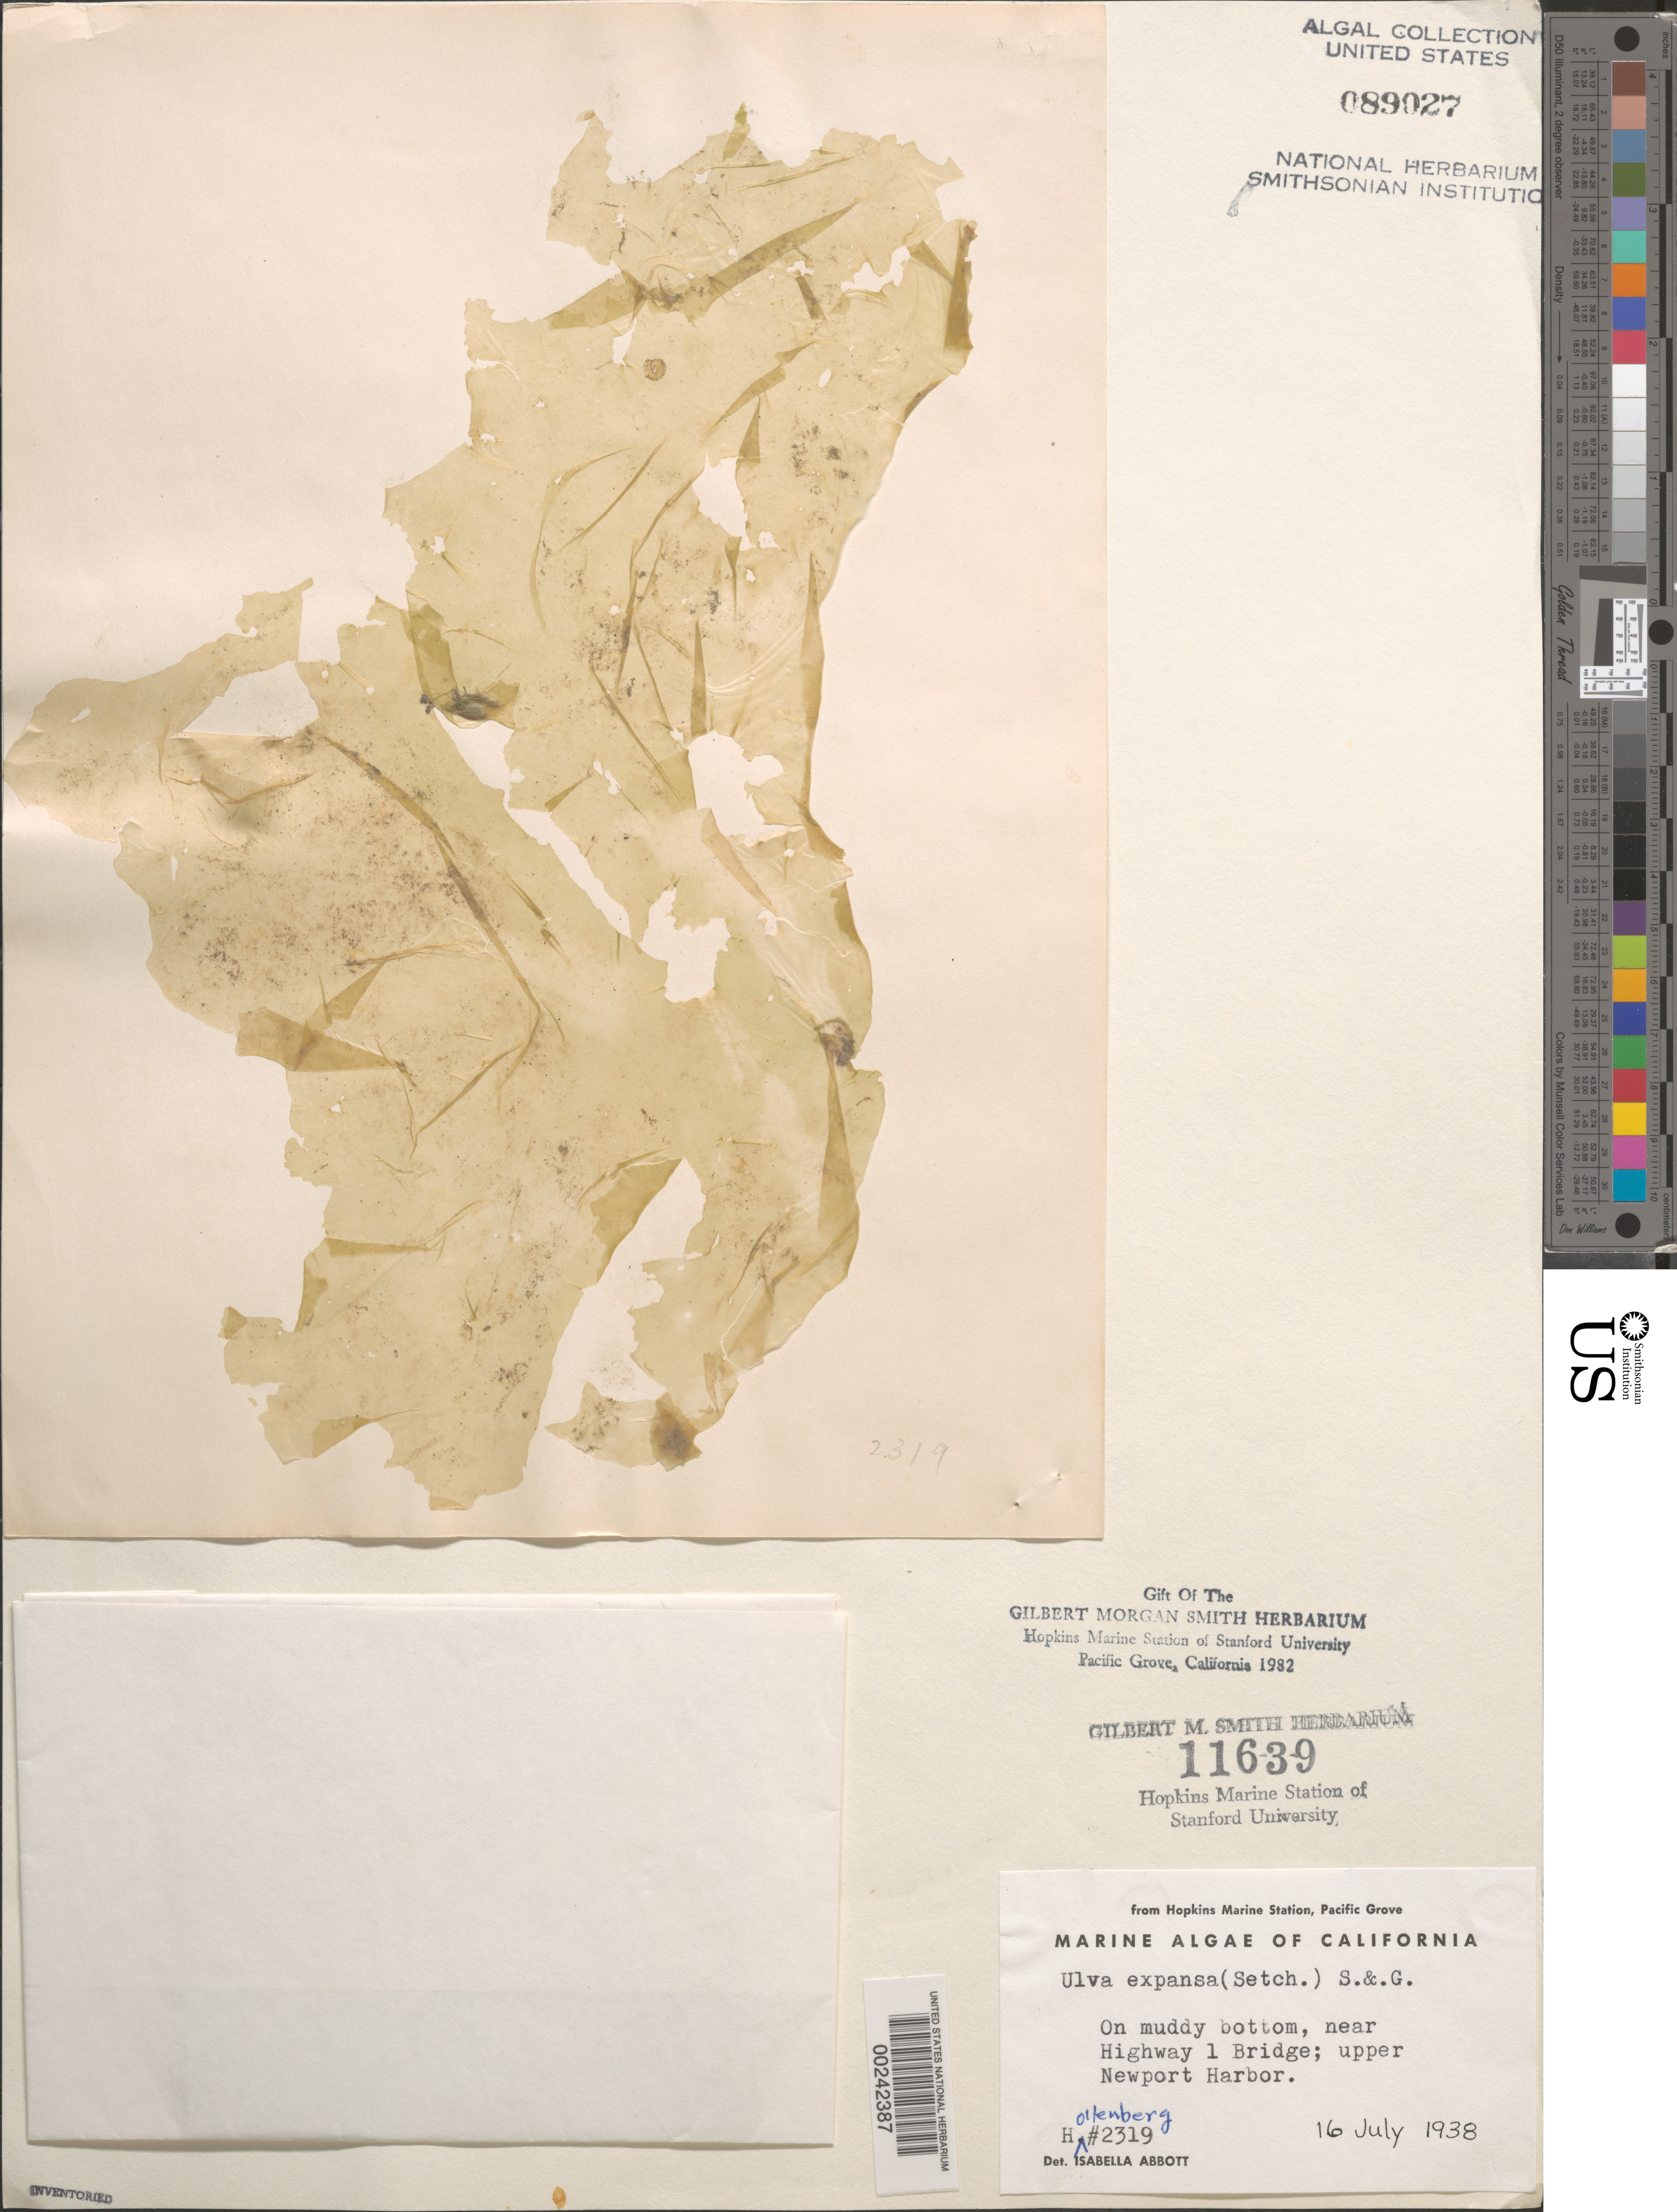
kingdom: Plantae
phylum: Chlorophyta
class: Ulvophyceae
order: Ulvales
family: Ulvaceae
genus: Ulva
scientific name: Ulva expansa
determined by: Abbott, Isabella A.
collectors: G. Hollenberg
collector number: GJH 2319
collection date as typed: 16 Jul 1938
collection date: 1938-07-16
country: United States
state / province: California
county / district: Orange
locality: Upper Newport Harbor, near Highway 1 bridge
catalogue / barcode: US 89027